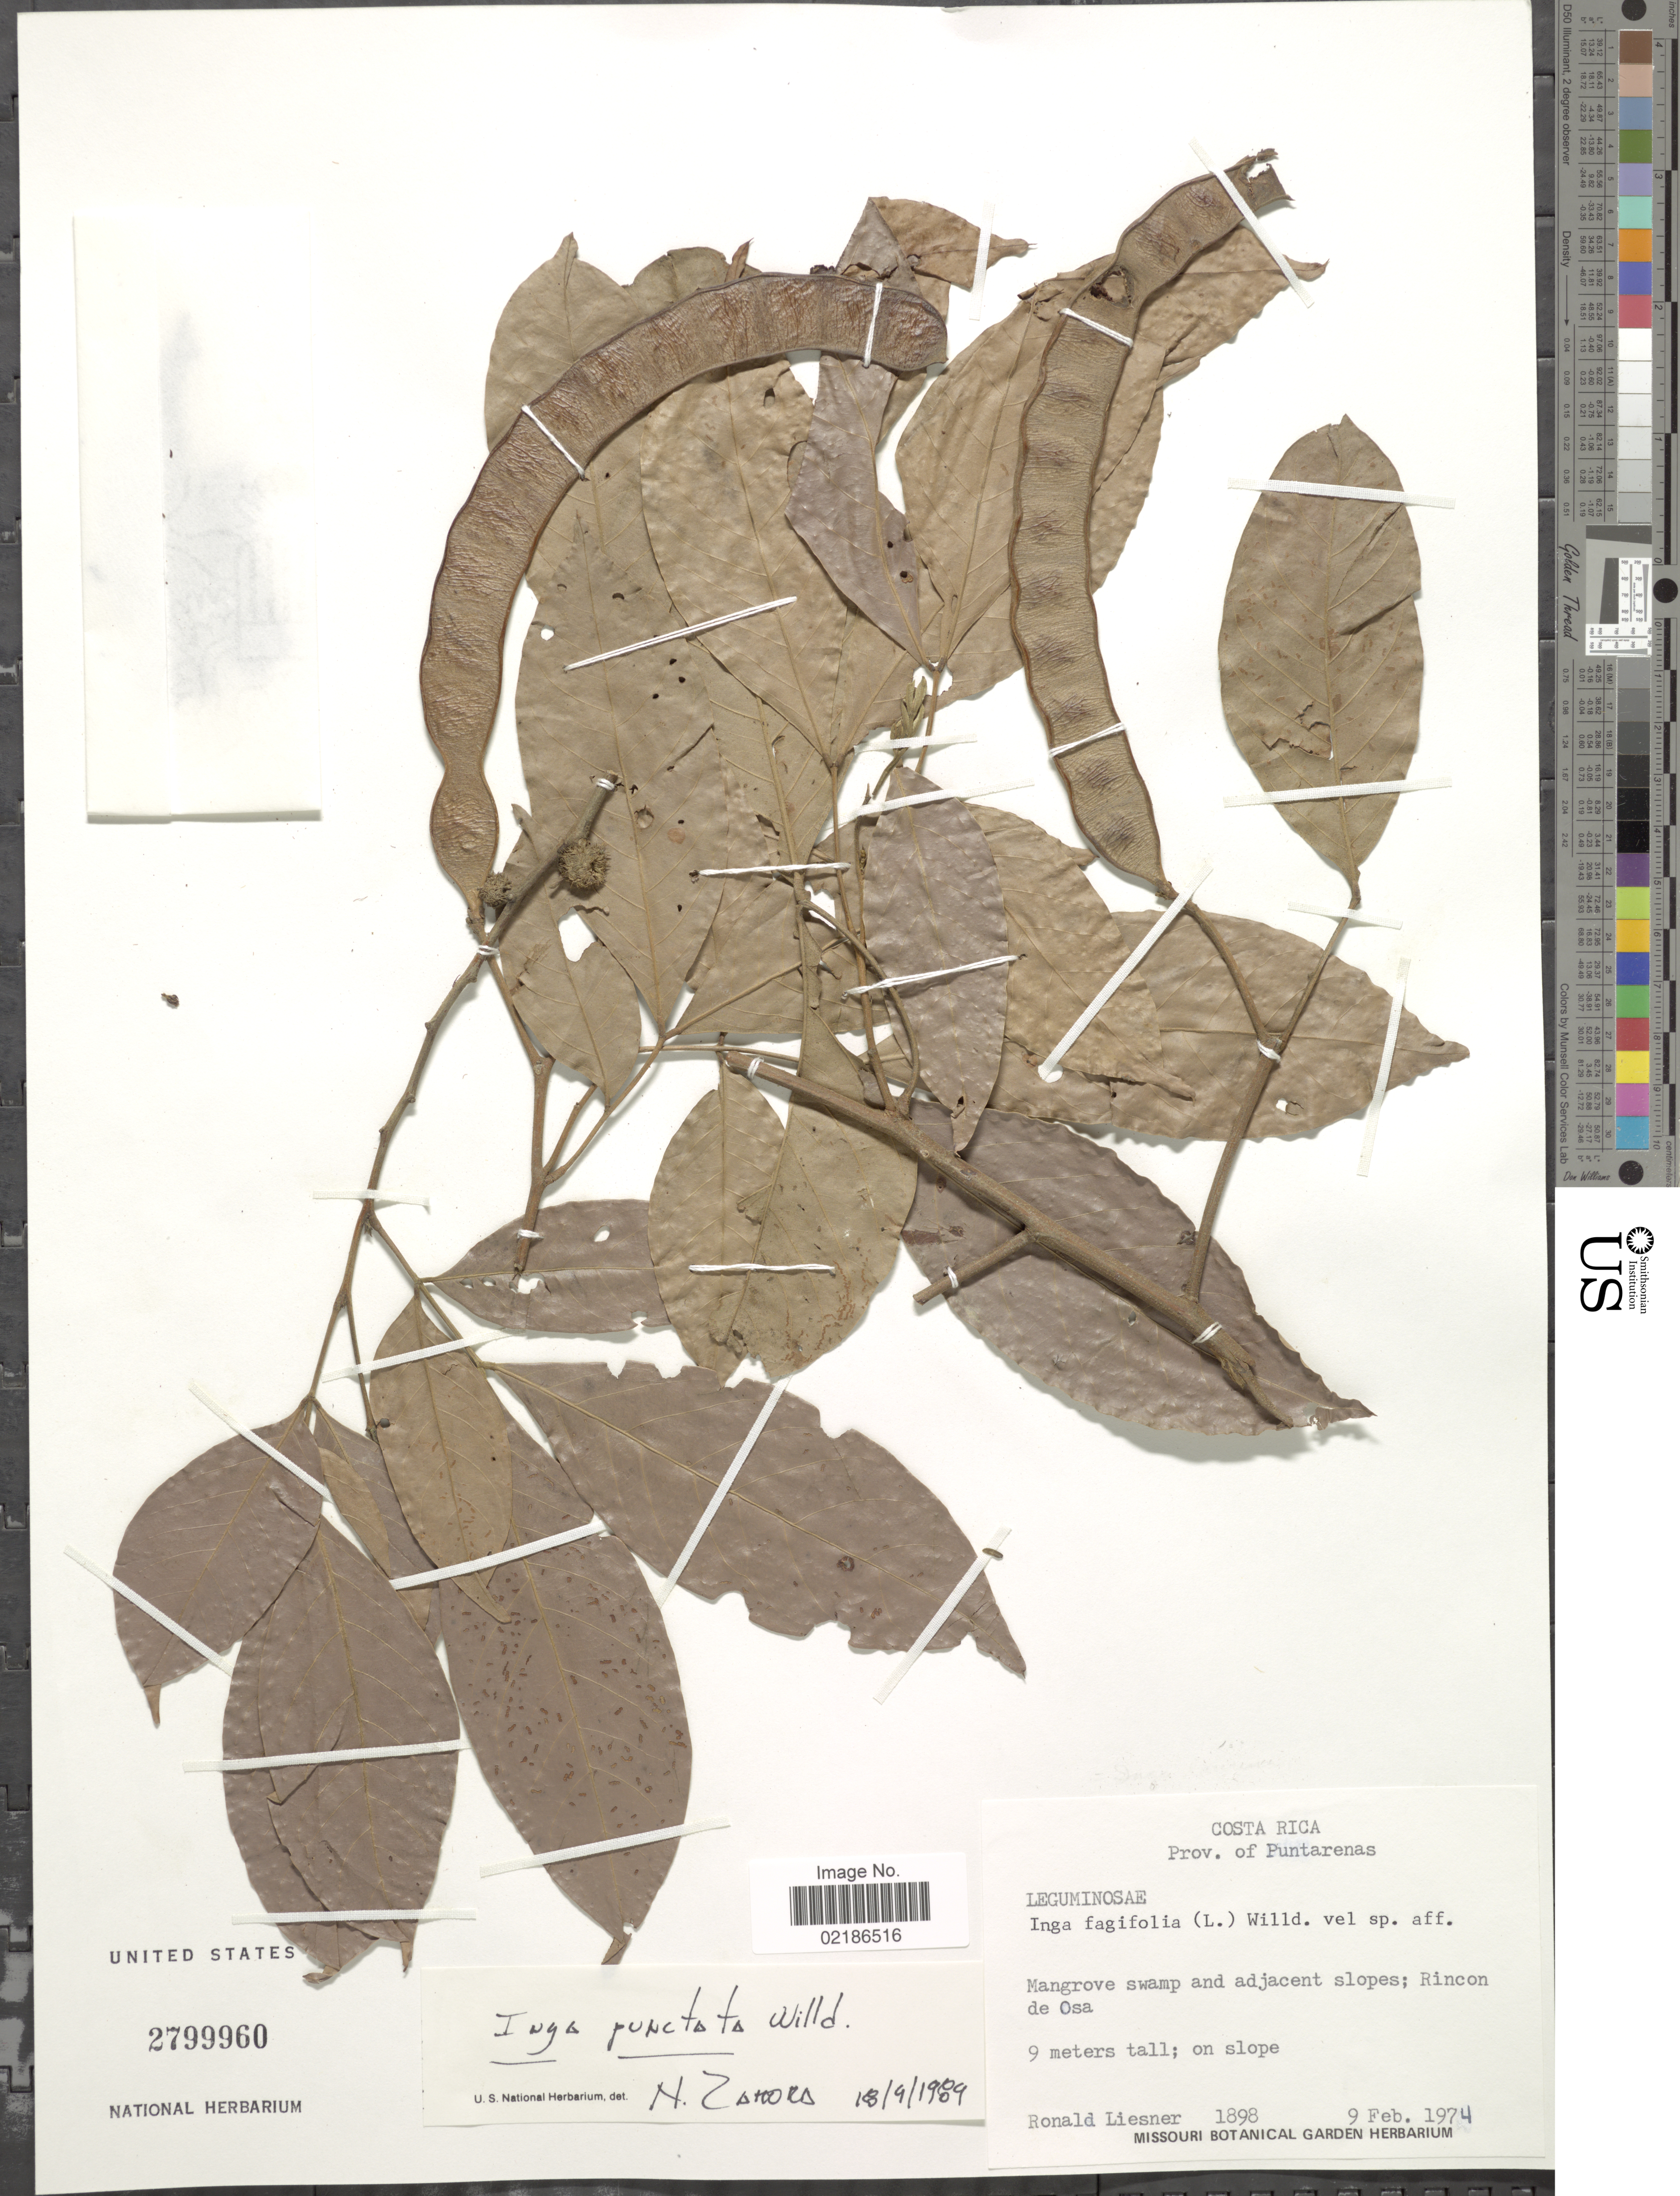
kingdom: Plantae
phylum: Tracheophyta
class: Magnoliopsida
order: Fabales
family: Fabaceae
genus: Inga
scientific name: Inga punctata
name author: Willd.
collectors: R. L. Liesner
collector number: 1898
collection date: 1974-02-09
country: Costa Rica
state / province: Puntarenas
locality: Mangrove swamp and adjacent slopes, Rincon de Osa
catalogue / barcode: US 2799960